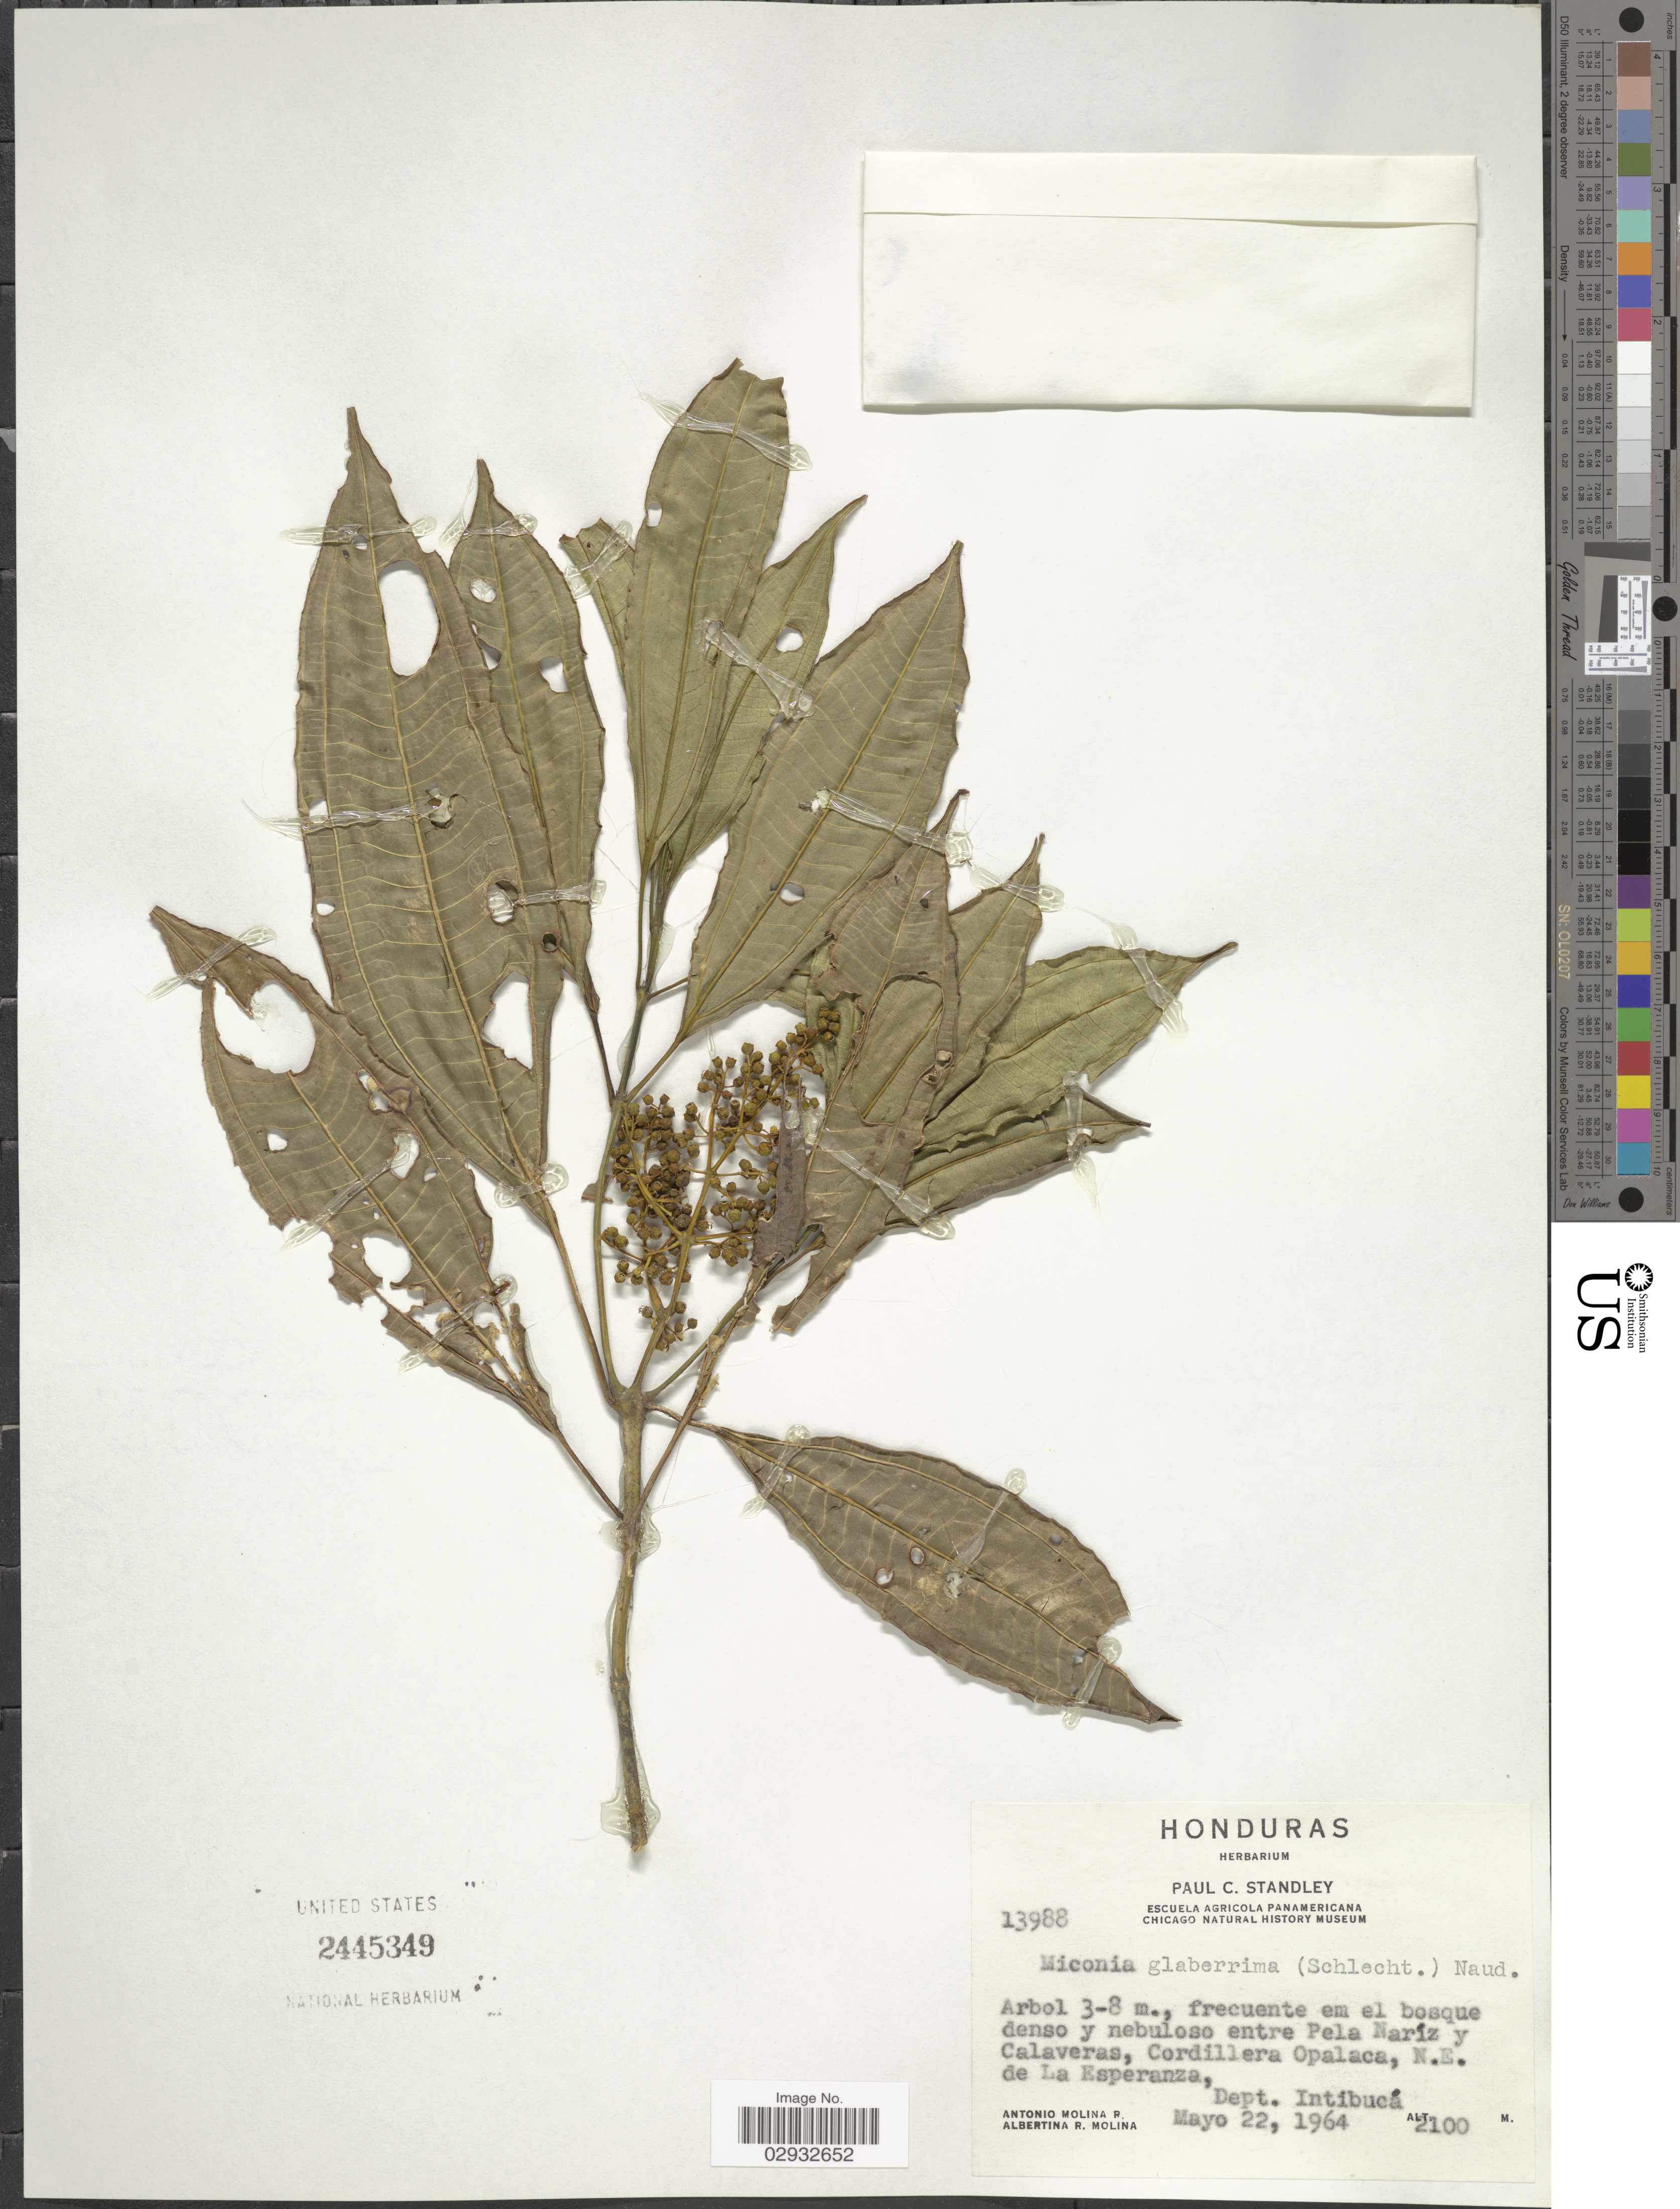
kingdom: Plantae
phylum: Tracheophyta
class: Magnoliopsida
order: Myrtales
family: Melastomataceae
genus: Miconia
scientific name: Miconia glaberrima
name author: (Schltdl.) Naudin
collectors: A. Molina R. & A. R. Molina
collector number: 13988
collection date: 1964-05-22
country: Honduras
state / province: Intibuca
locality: Entre Pela Naríz y Calaveras, Cordillera Opalaca, N.E. de La Esperanza, Dept. Intibucá.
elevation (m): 2100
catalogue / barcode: US 2445349